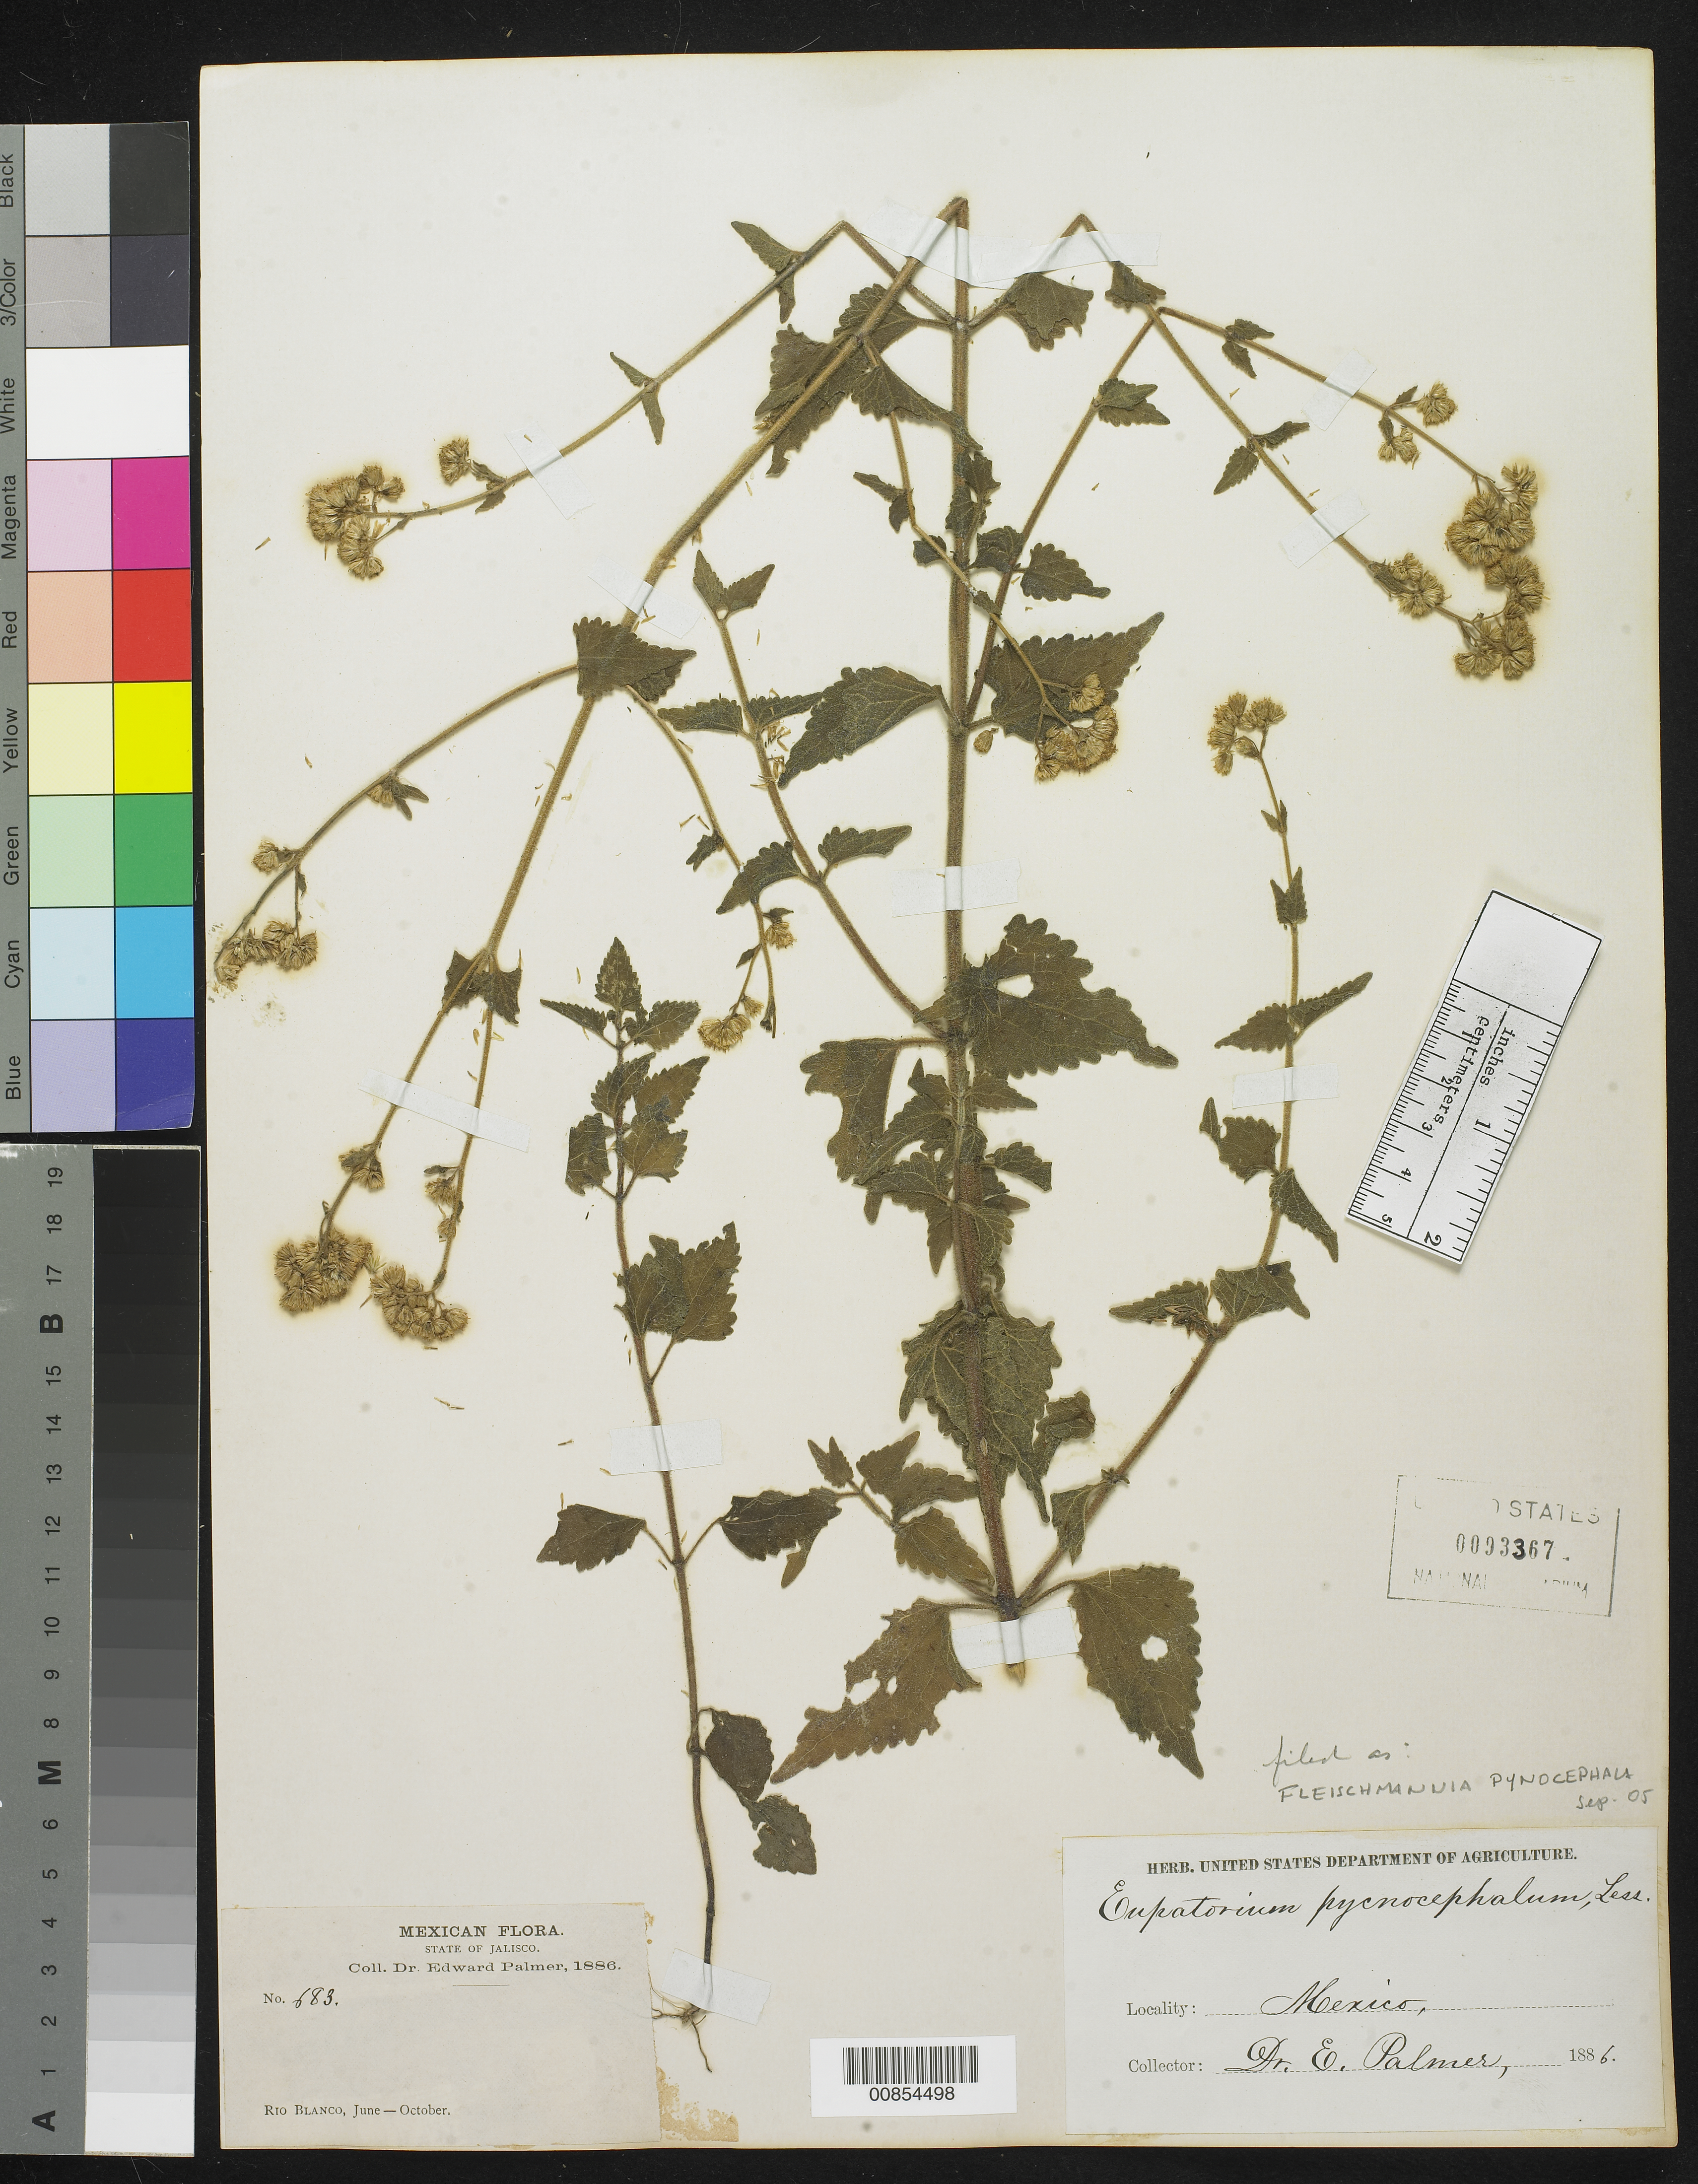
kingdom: Plantae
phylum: Tracheophyta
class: Magnoliopsida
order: Asterales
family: Asteraceae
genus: Fleischmannia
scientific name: Fleischmannia pycnocephala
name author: (Less.) R.M. King & H. Rob.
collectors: E. Palmer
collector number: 683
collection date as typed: Jun 1886 to -- Oct 1886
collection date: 1886-06/1886-10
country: Mexico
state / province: Jalisco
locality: Río Blanco, Jalisco.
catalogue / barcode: US 93367